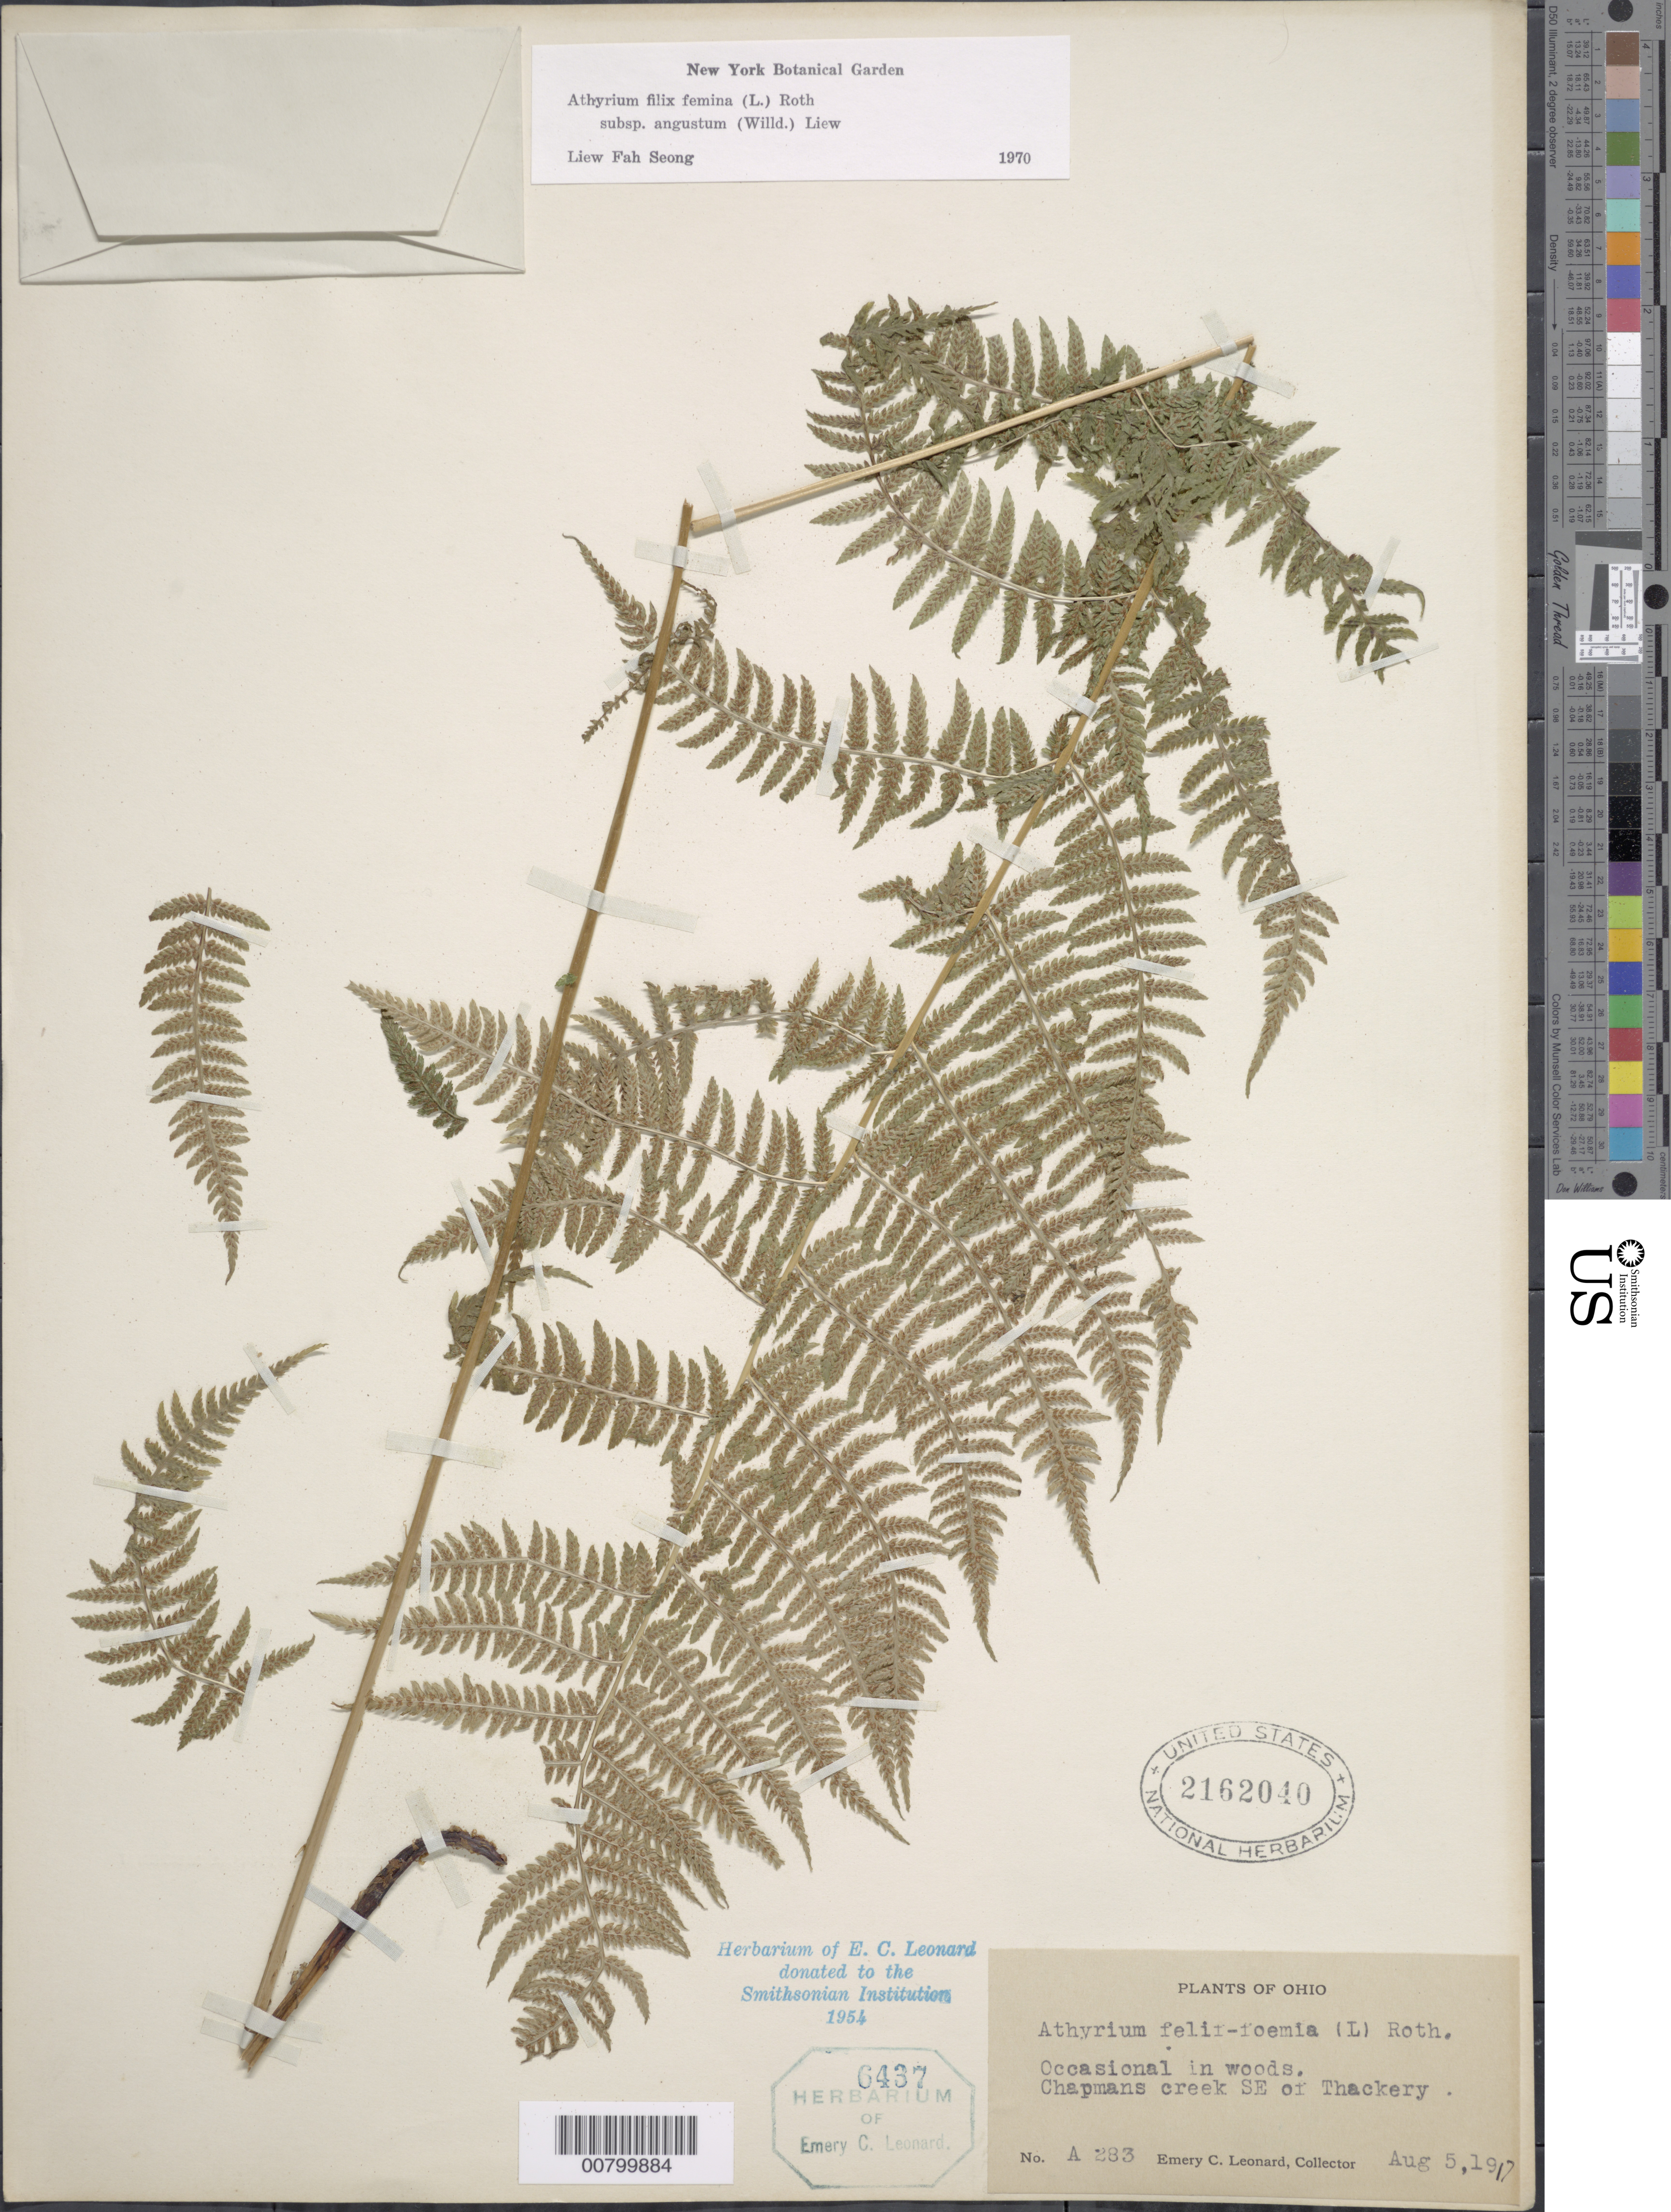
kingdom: Plantae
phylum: Tracheophyta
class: Polypodiopsida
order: Polypodiales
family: Athyriaceae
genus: Athyrium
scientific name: Athyrium filix-femina subsp. angustatum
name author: (Willd.) R.T. Clausen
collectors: E. C. Leonard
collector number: A283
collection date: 1917-08-05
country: United States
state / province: Ohio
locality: Chapmans creek SE of Thackery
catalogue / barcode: US 2162040